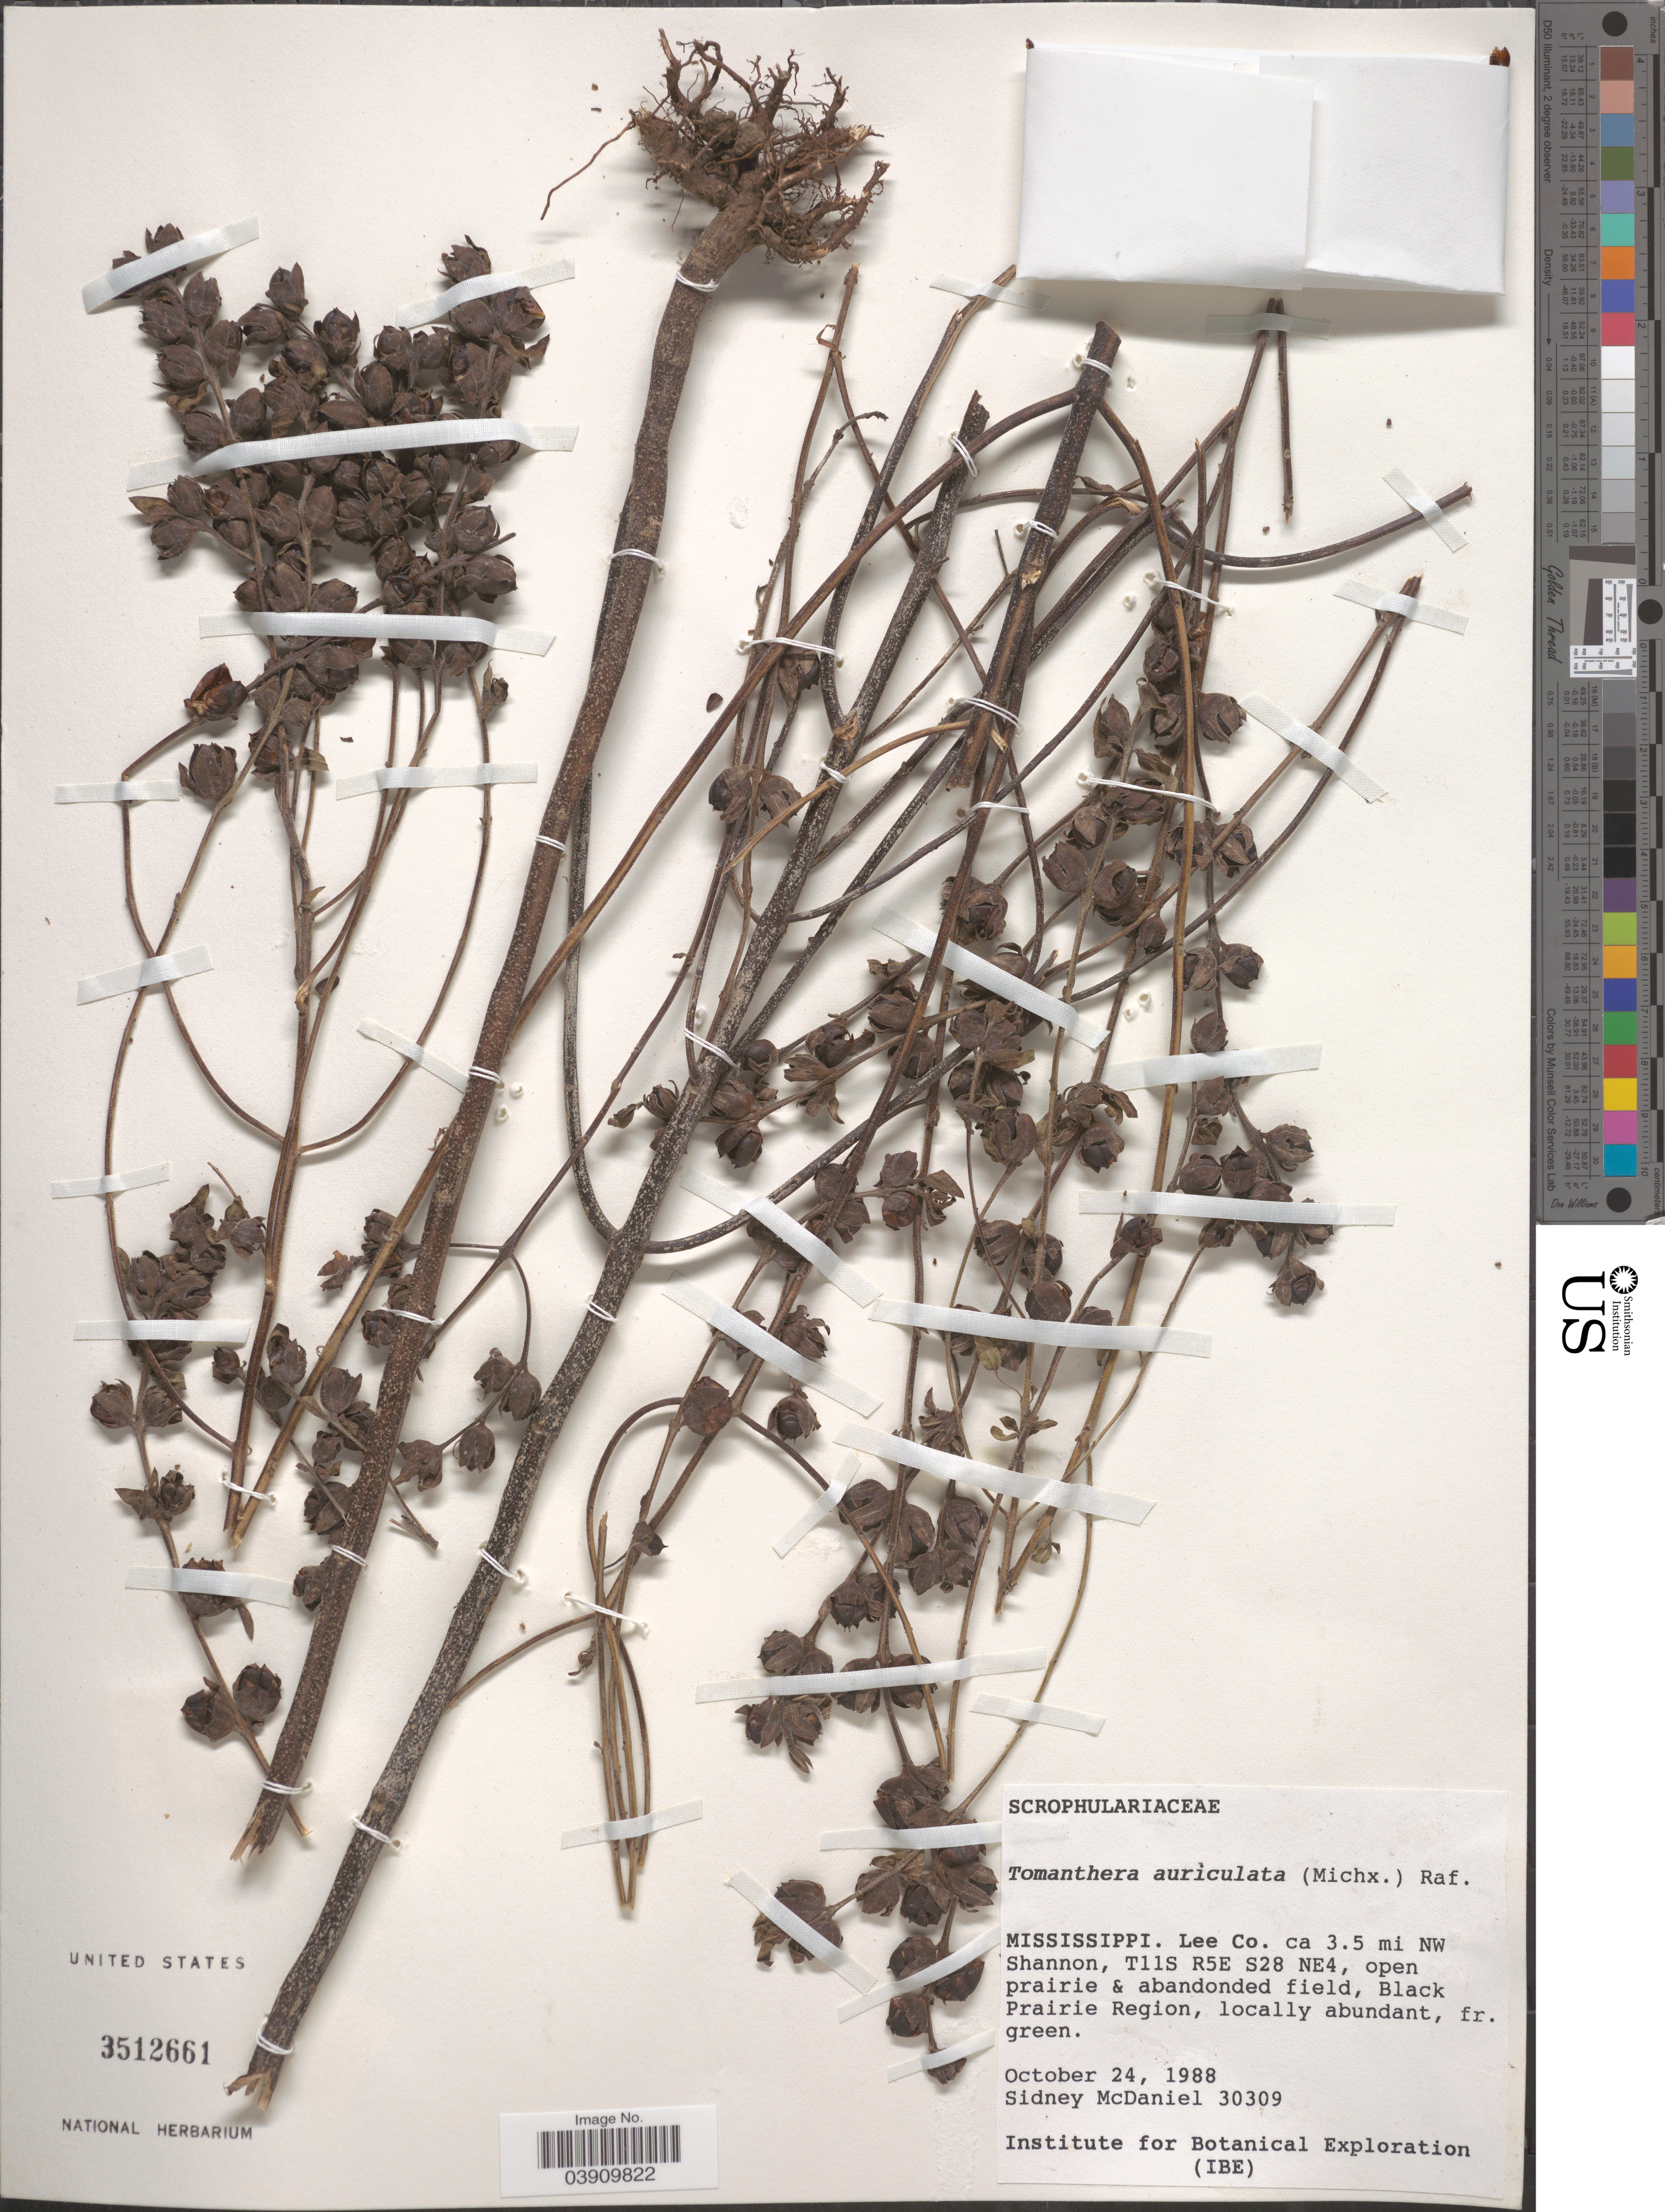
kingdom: Plantae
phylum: Tracheophyta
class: Magnoliopsida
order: Lamiales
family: Orobanchaceae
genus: Tomanthera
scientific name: Tomanthera auriculata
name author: (Michx.) Raf.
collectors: S. McDaniel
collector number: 30309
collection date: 1988-10-24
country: United States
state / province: Mississippi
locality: Lee Co. ca 3.5 mi NW Shannon, T11S R5E S28 NE4, open prairie & abandonded field, Black Prairie Region.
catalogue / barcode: US 3512661